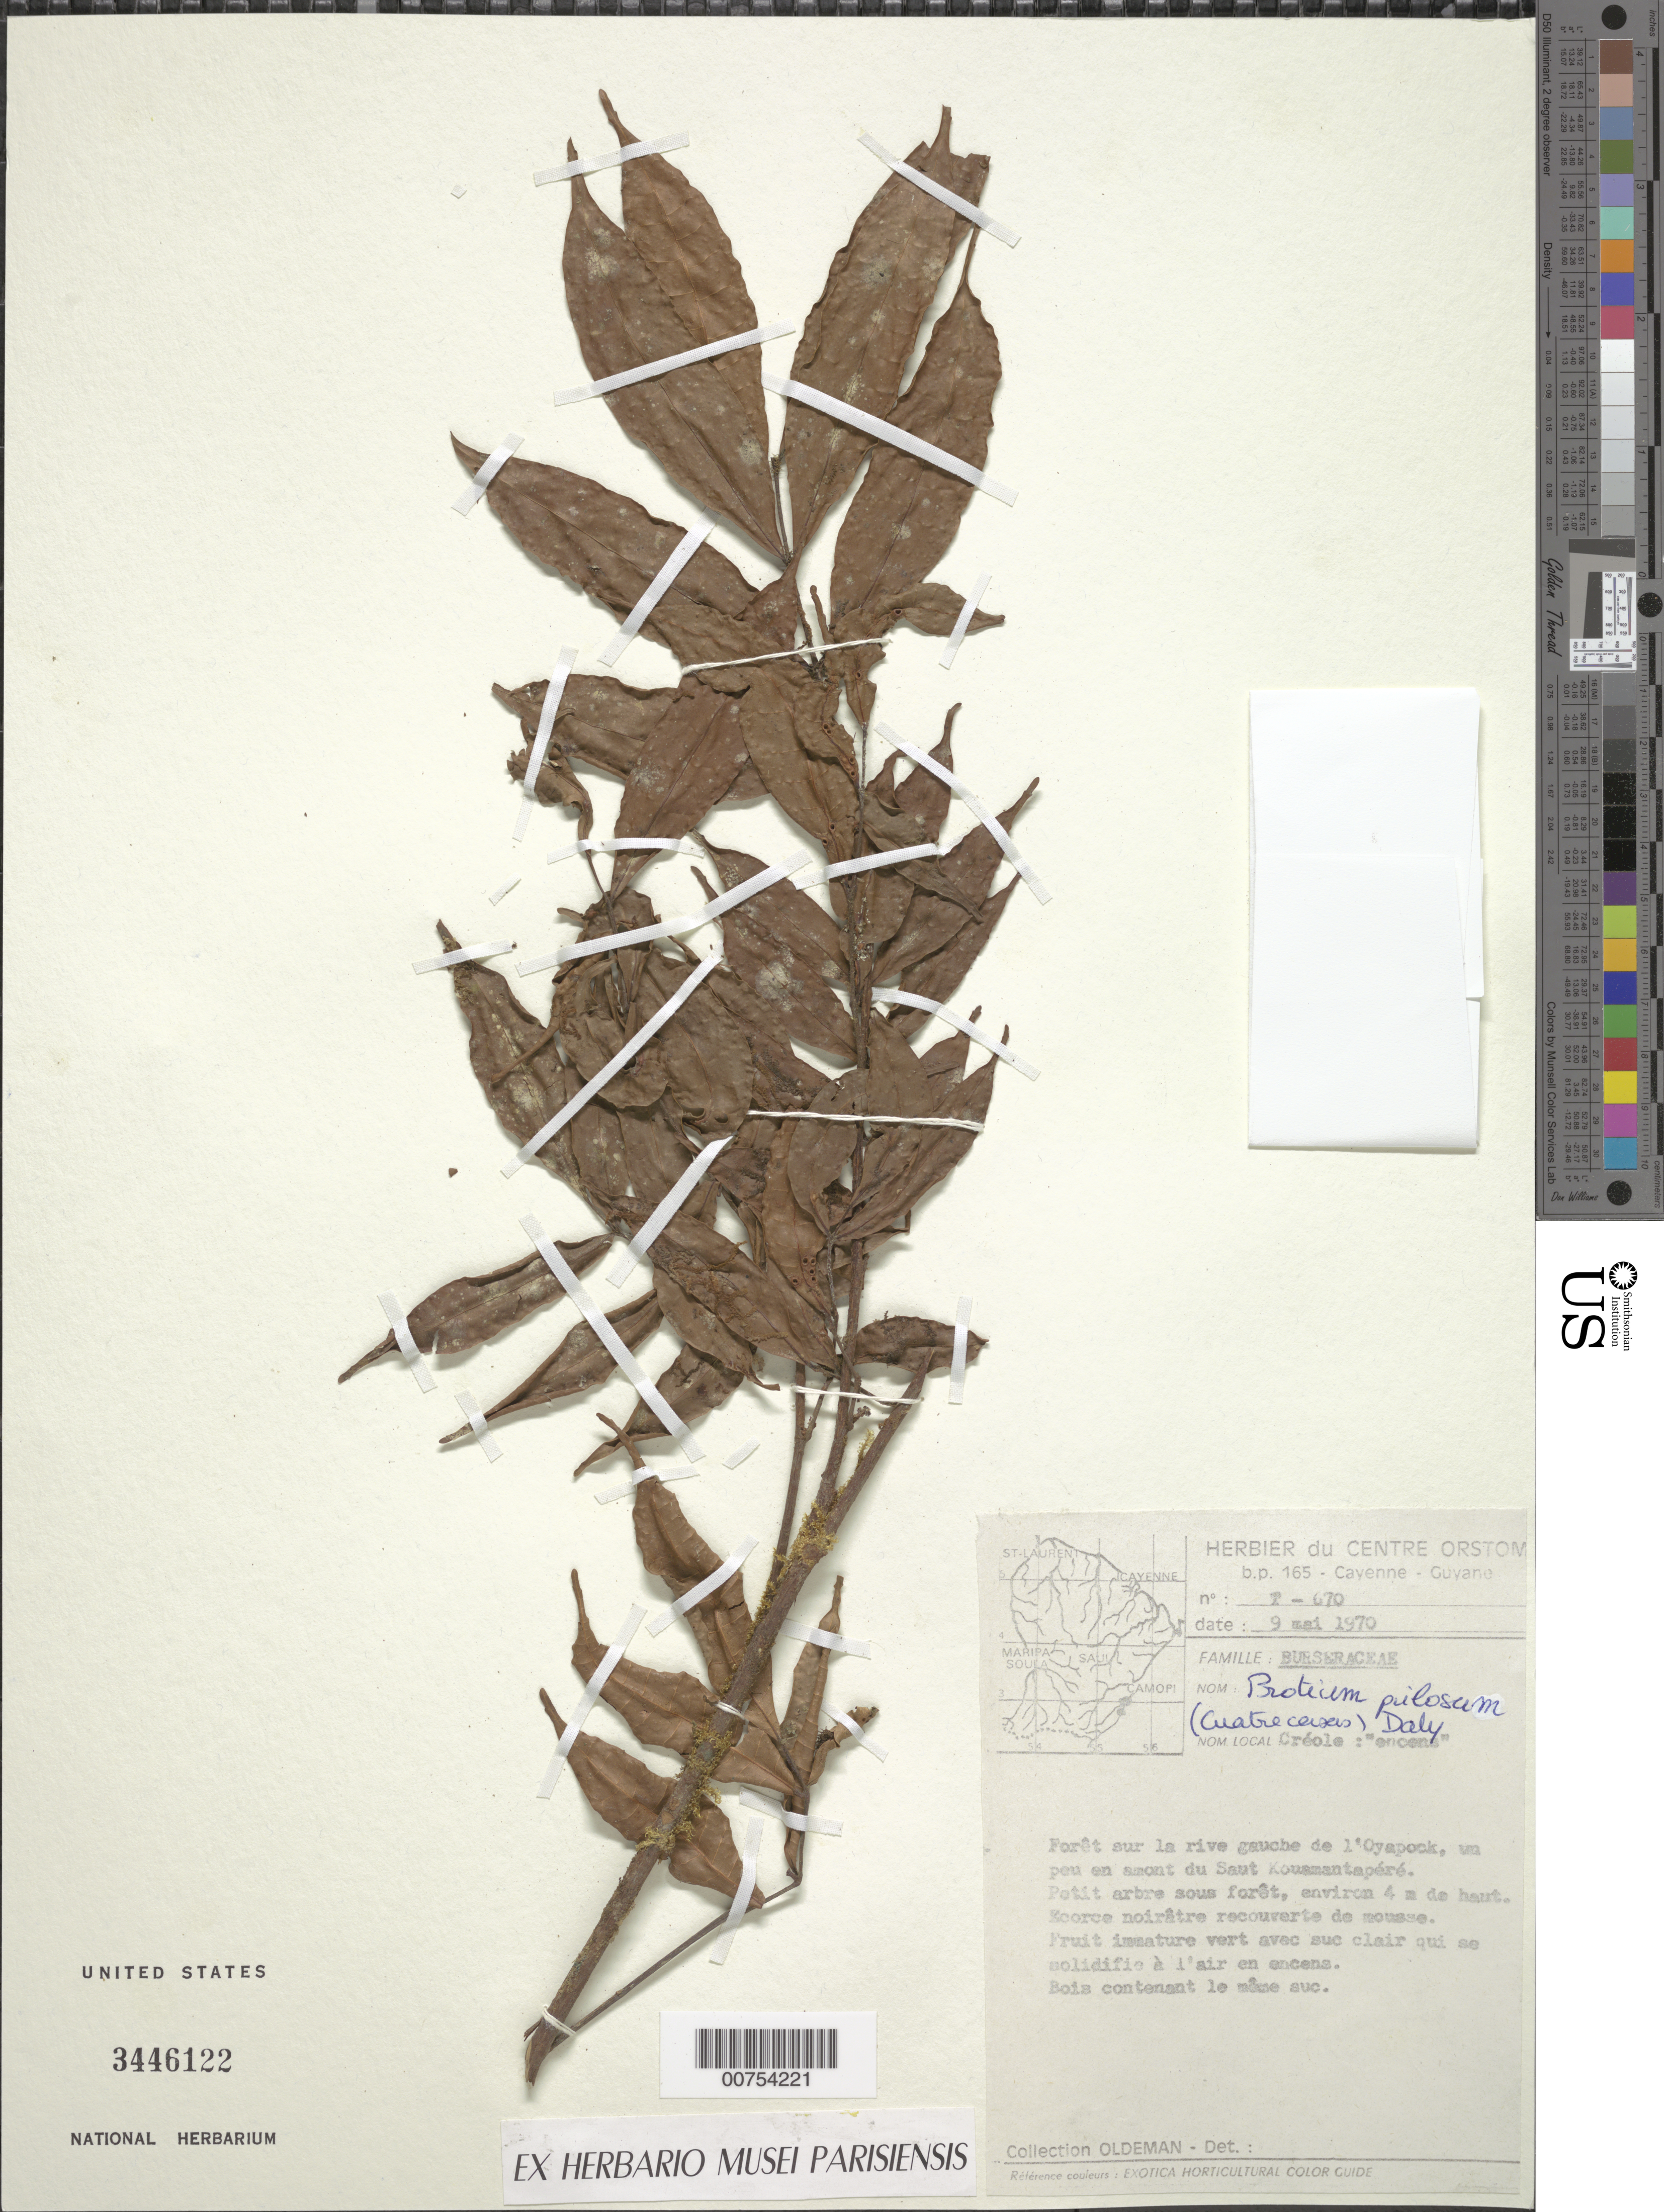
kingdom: Plantae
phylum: Tracheophyta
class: Magnoliopsida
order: Sapindales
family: Burseraceae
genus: Protium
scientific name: Protium pilosum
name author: (Cuatrec.) Daly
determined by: Daly, D. C.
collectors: R. Oldeman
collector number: T 670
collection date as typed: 9-May-70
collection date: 1970-05-09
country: French Guiana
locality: Haut Oyapock, Saut Kouamantapéré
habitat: Forest along river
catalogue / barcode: US 3446122